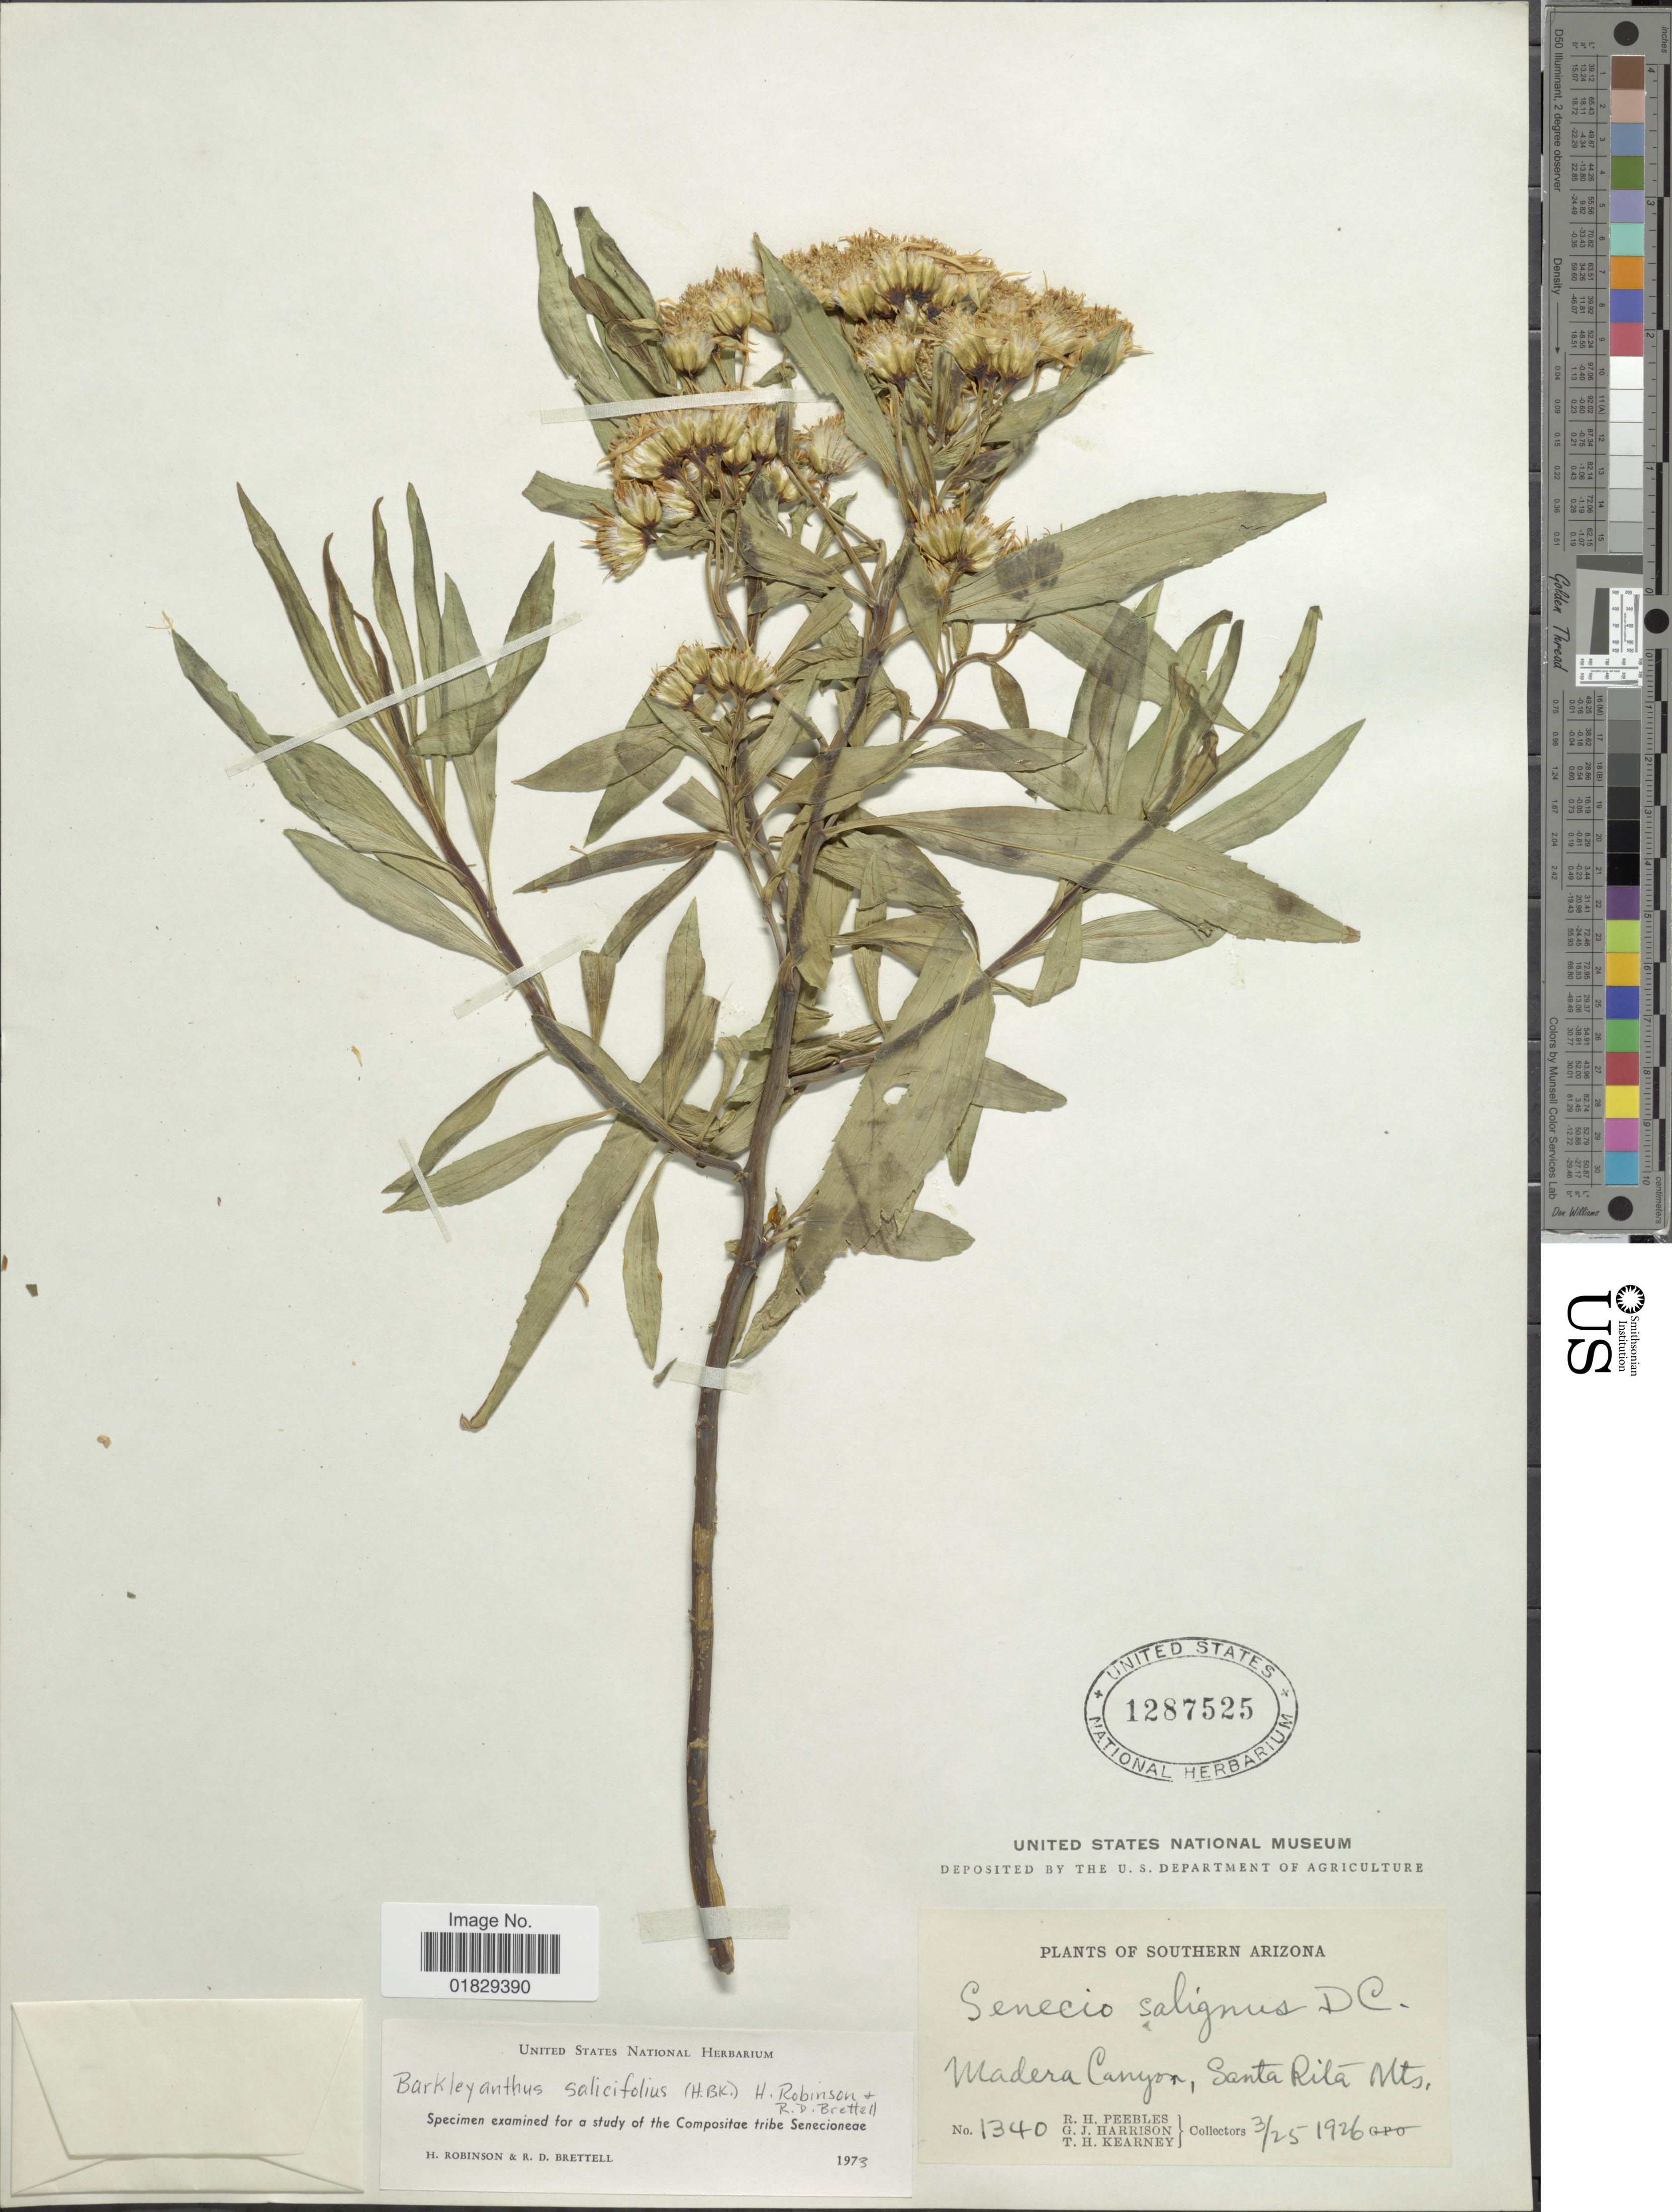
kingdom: Plantae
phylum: Tracheophyta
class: Magnoliopsida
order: Asterales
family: Asteraceae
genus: Barkleyanthus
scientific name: Barkleyanthus salicifolius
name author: (Kunth) H. Rob. & Brettell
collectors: R. H. Peebles, G. J. Harrison & T. H. Kearney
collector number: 1340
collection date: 1926-03-25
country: United States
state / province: Arizona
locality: Southern Arizona. Madera Canyon, Santa Rita Mts.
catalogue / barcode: US 1287525